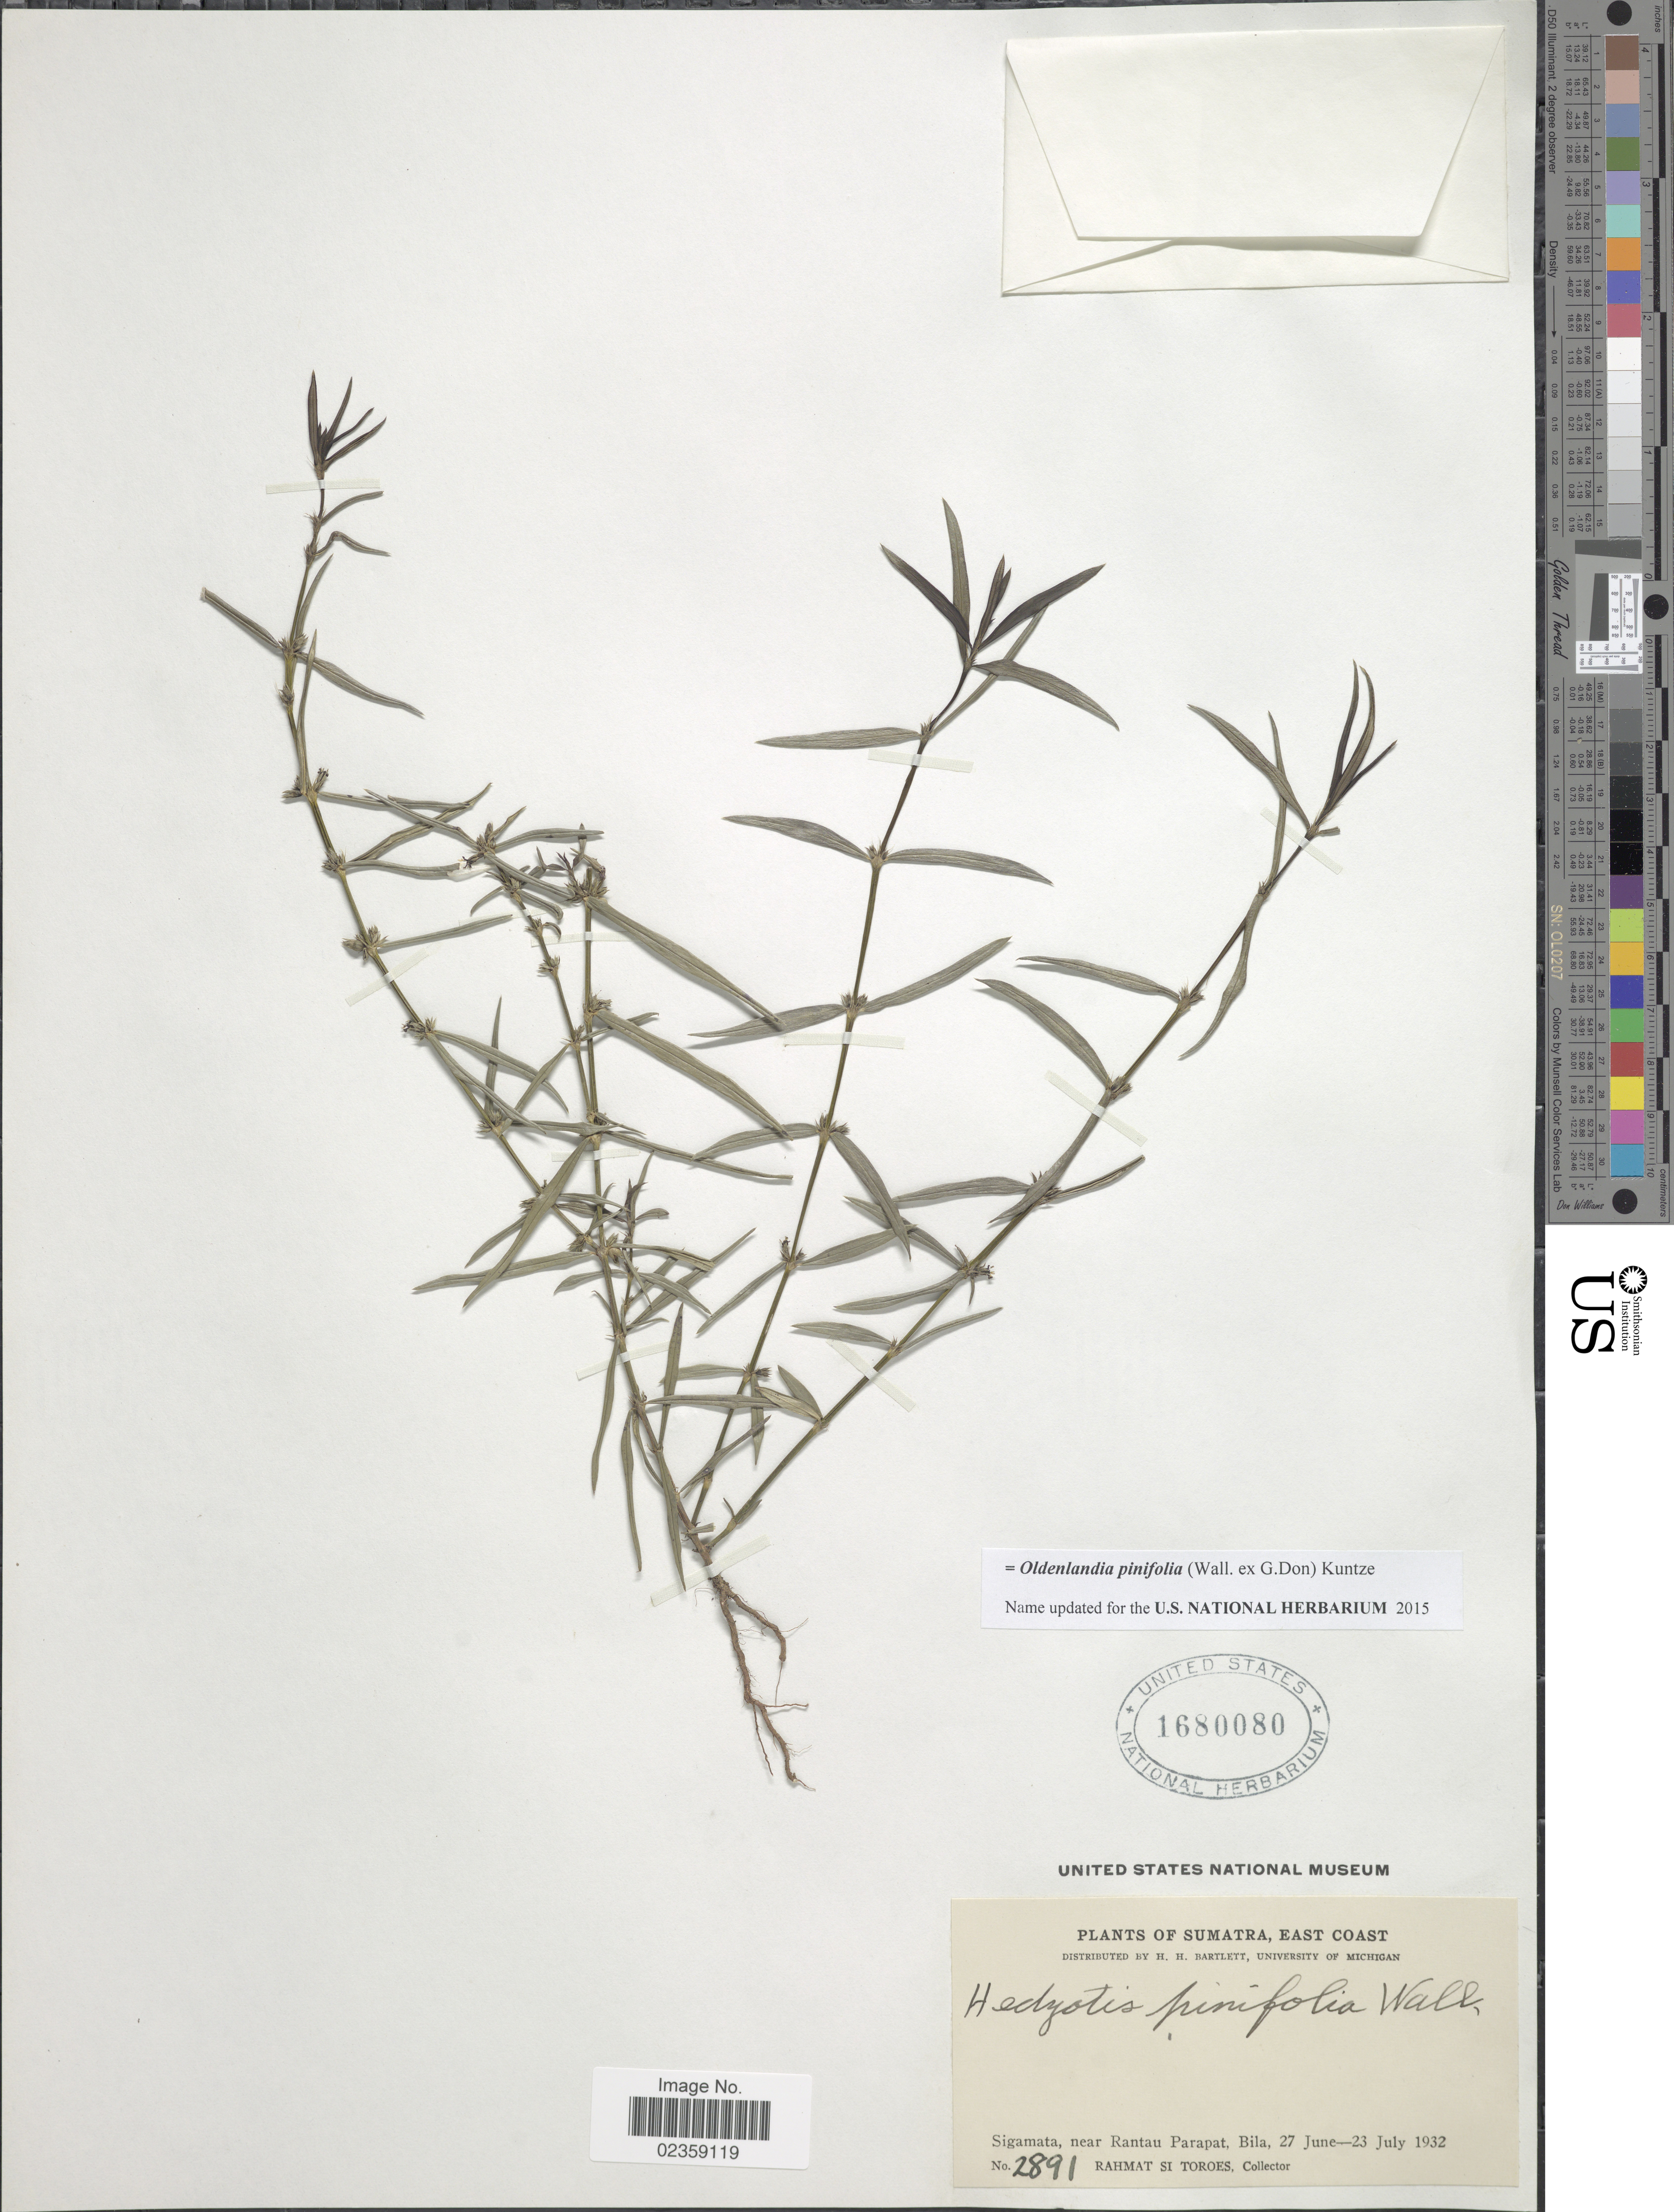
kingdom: Plantae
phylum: Tracheophyta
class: Magnoliopsida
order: Gentianales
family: Rubiaceae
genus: Oldenlandia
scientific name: Oldenlandia pinifolia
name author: (Wall. ex G. Don) Kuntze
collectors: Rahmat Si Boeea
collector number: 2891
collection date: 1932-06-27/1932-07-23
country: Indonesia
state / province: Sumatra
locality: Sumatra, East Coast. Sigamata, near Rantau Parapat, Bila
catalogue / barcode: US 1680080